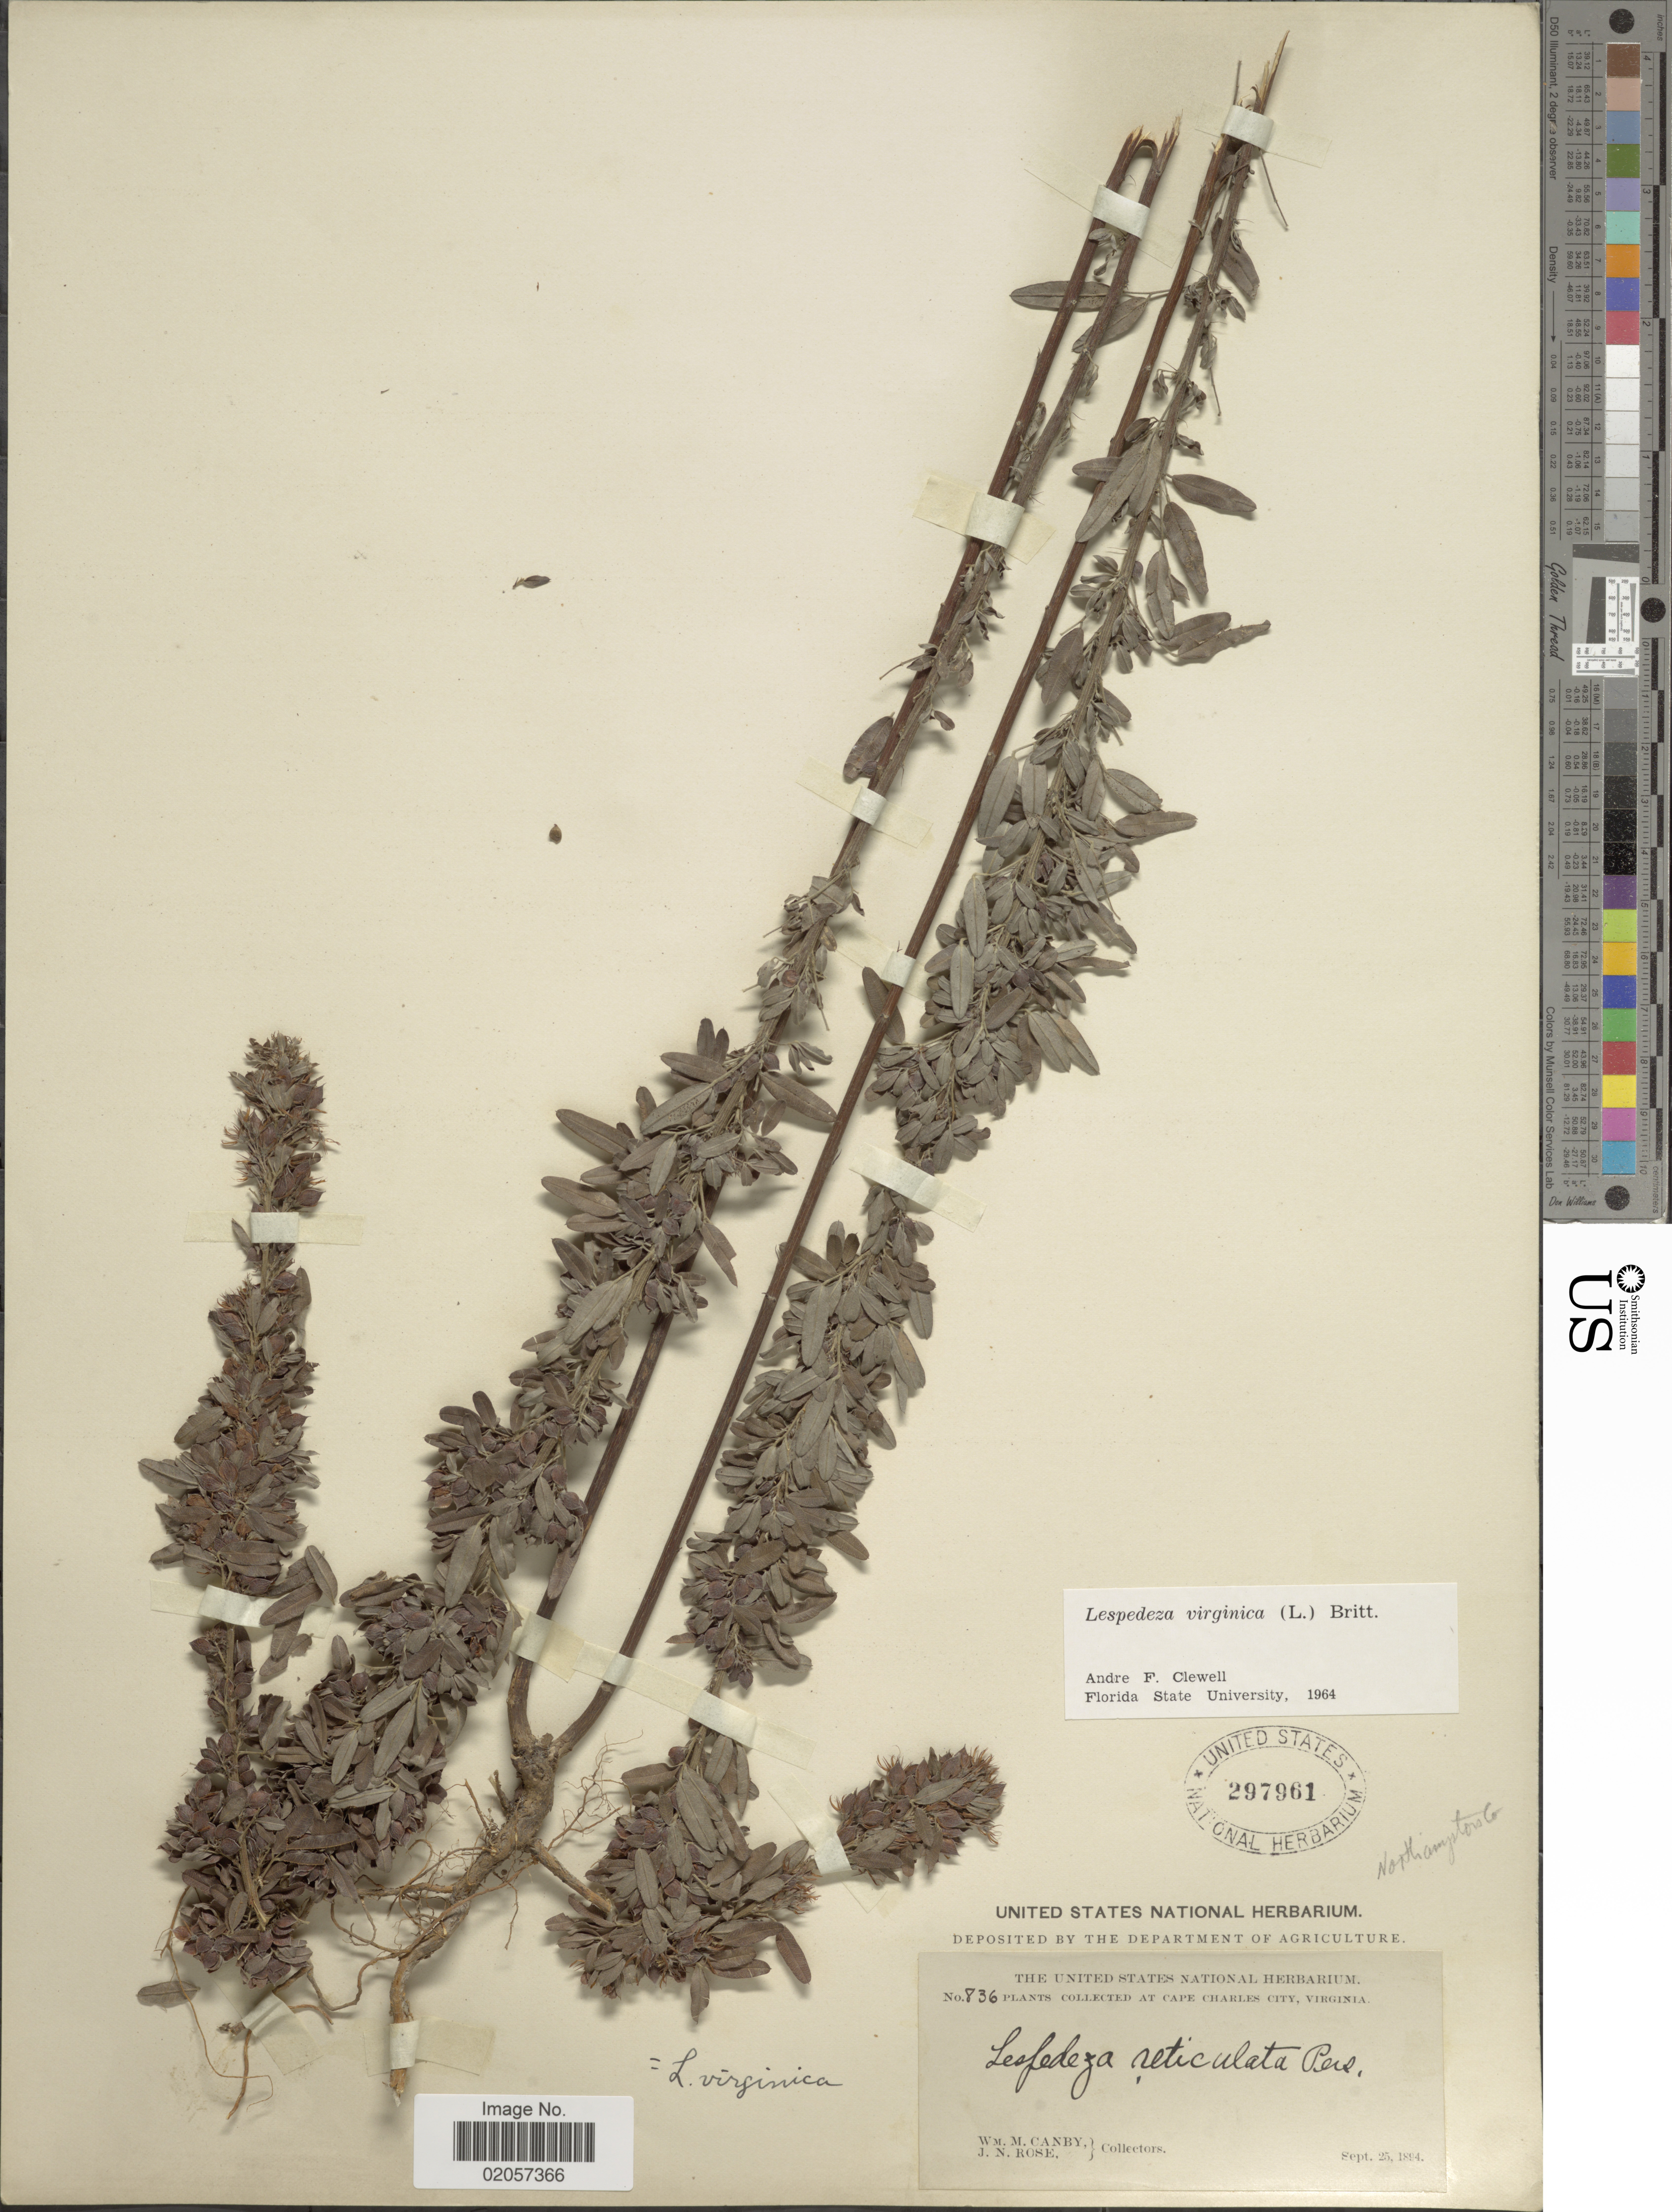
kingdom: Plantae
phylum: Tracheophyta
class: Magnoliopsida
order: Fabales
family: Fabaceae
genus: Lespedeza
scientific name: Lespedeza virginica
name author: (L.) Britton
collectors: W. M. Canby & J. N. Rose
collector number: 836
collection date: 1894-09-25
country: United States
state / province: Virginia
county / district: Accomack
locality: Caoe Charles City, Virginia.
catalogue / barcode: US 297961